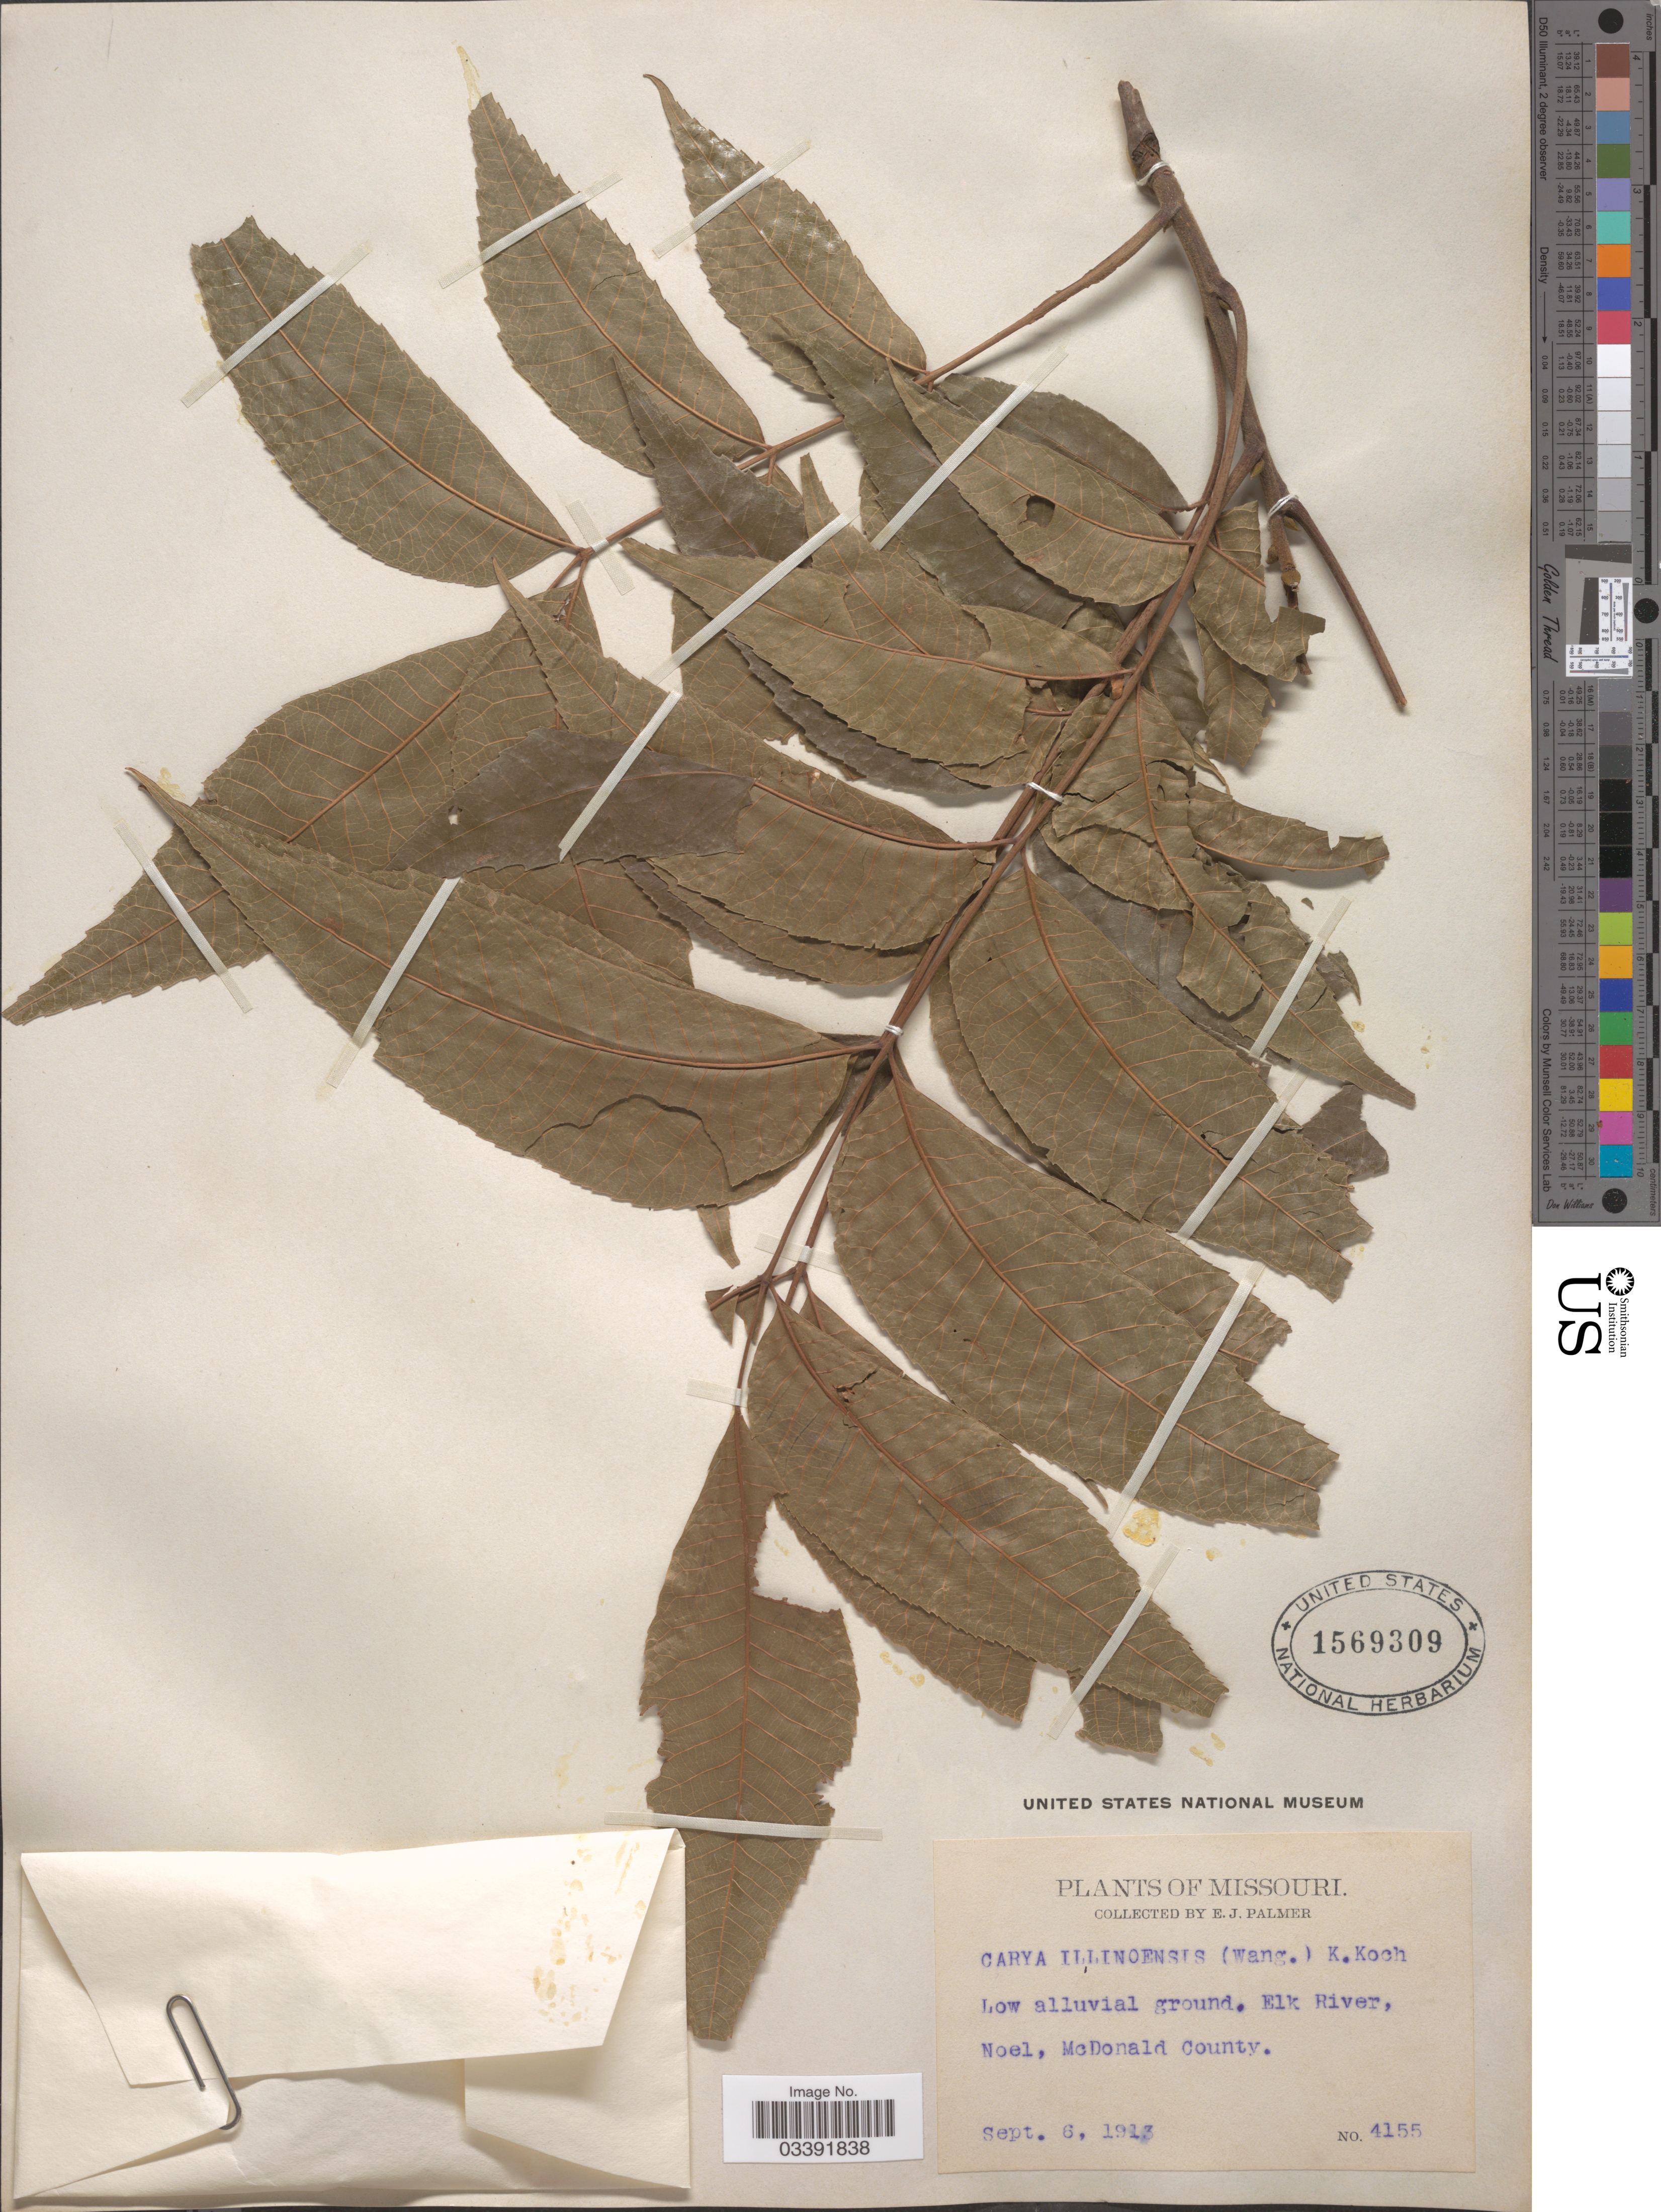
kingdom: Plantae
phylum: Tracheophyta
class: Magnoliopsida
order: Fagales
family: Juglandaceae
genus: Carya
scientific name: Carya illinoinensis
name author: (Wangenh.) K. Koch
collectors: E. J. Palmer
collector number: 4155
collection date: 1913-09-06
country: United States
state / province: Missouri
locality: Low alluvial ground. Elk River, Noel, McDonald County.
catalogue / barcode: US 1569309